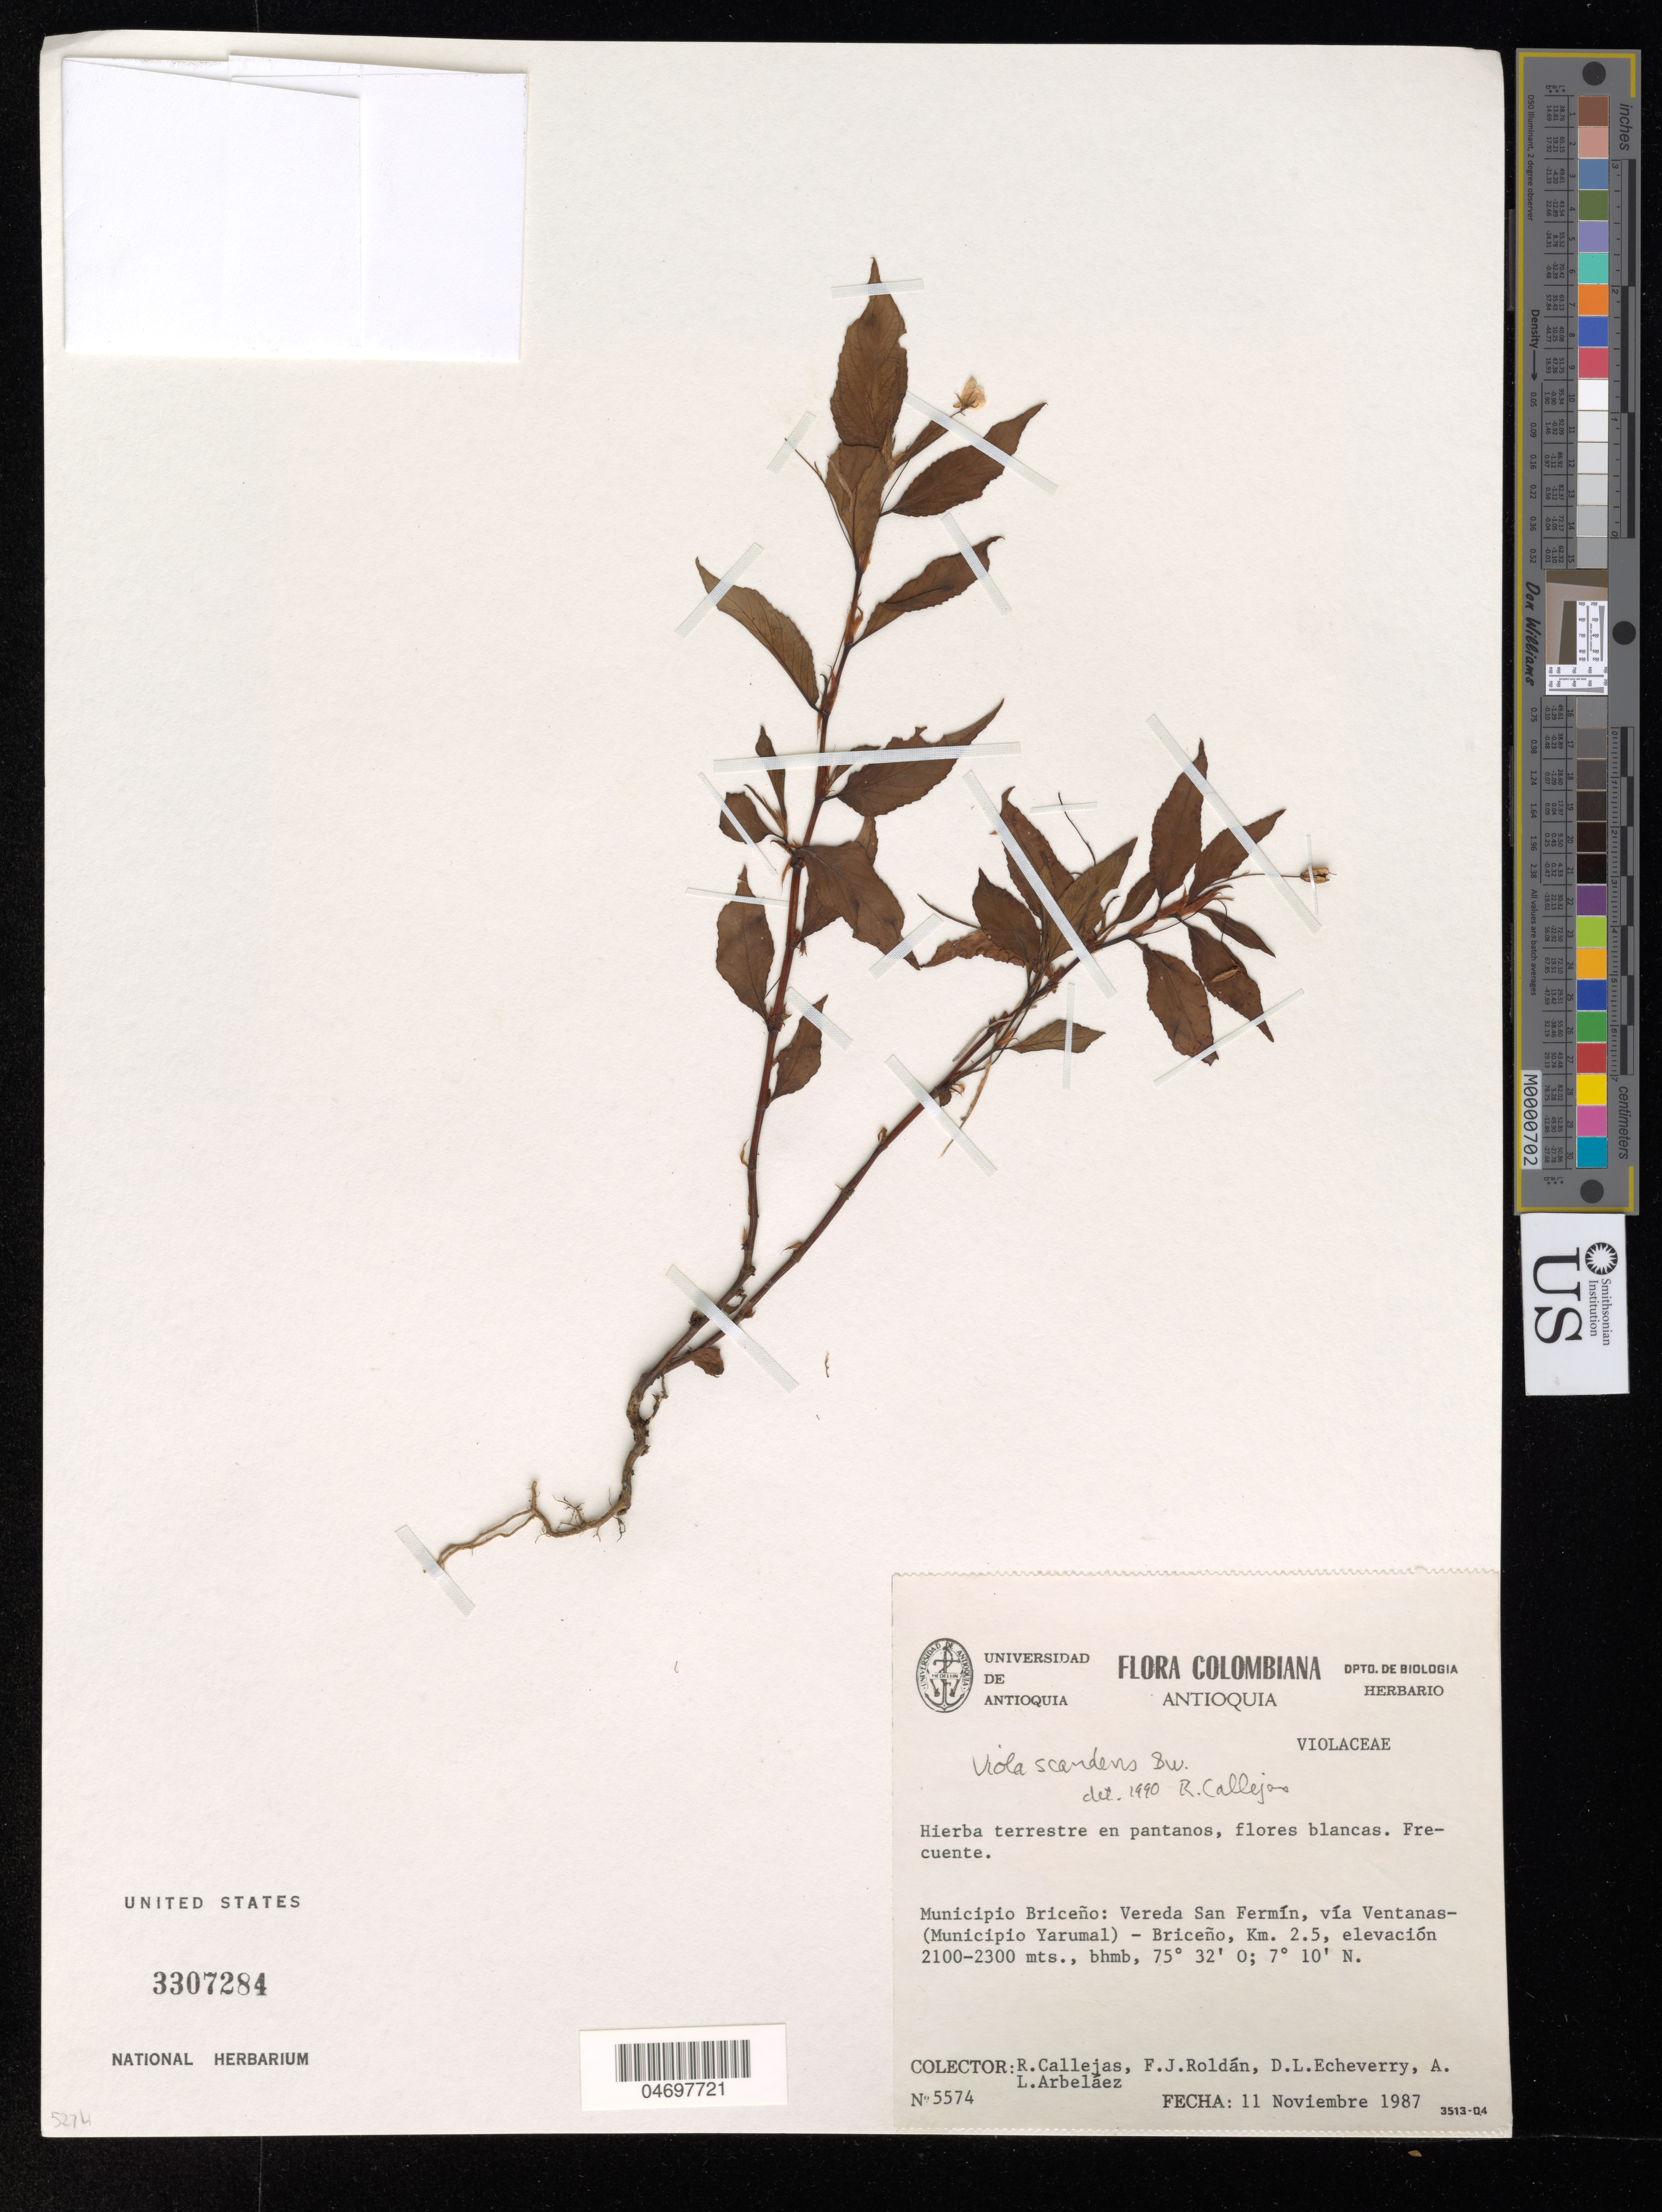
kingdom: Plantae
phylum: Tracheophyta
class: Magnoliopsida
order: Malpighiales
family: Violaceae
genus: Viola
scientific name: Viola sp.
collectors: R. Callejas, F. J. Roldán, D. Echeverry & A. Arbeláez Alvarez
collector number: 5574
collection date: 1987-11-11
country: Colombia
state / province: Antioquia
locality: Municipio Briceño, Vereda San Fermín, vía Ventanas-(Municipio Yarumal) - Briceño, Km. 2.5.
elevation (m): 2100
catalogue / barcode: US 3307284